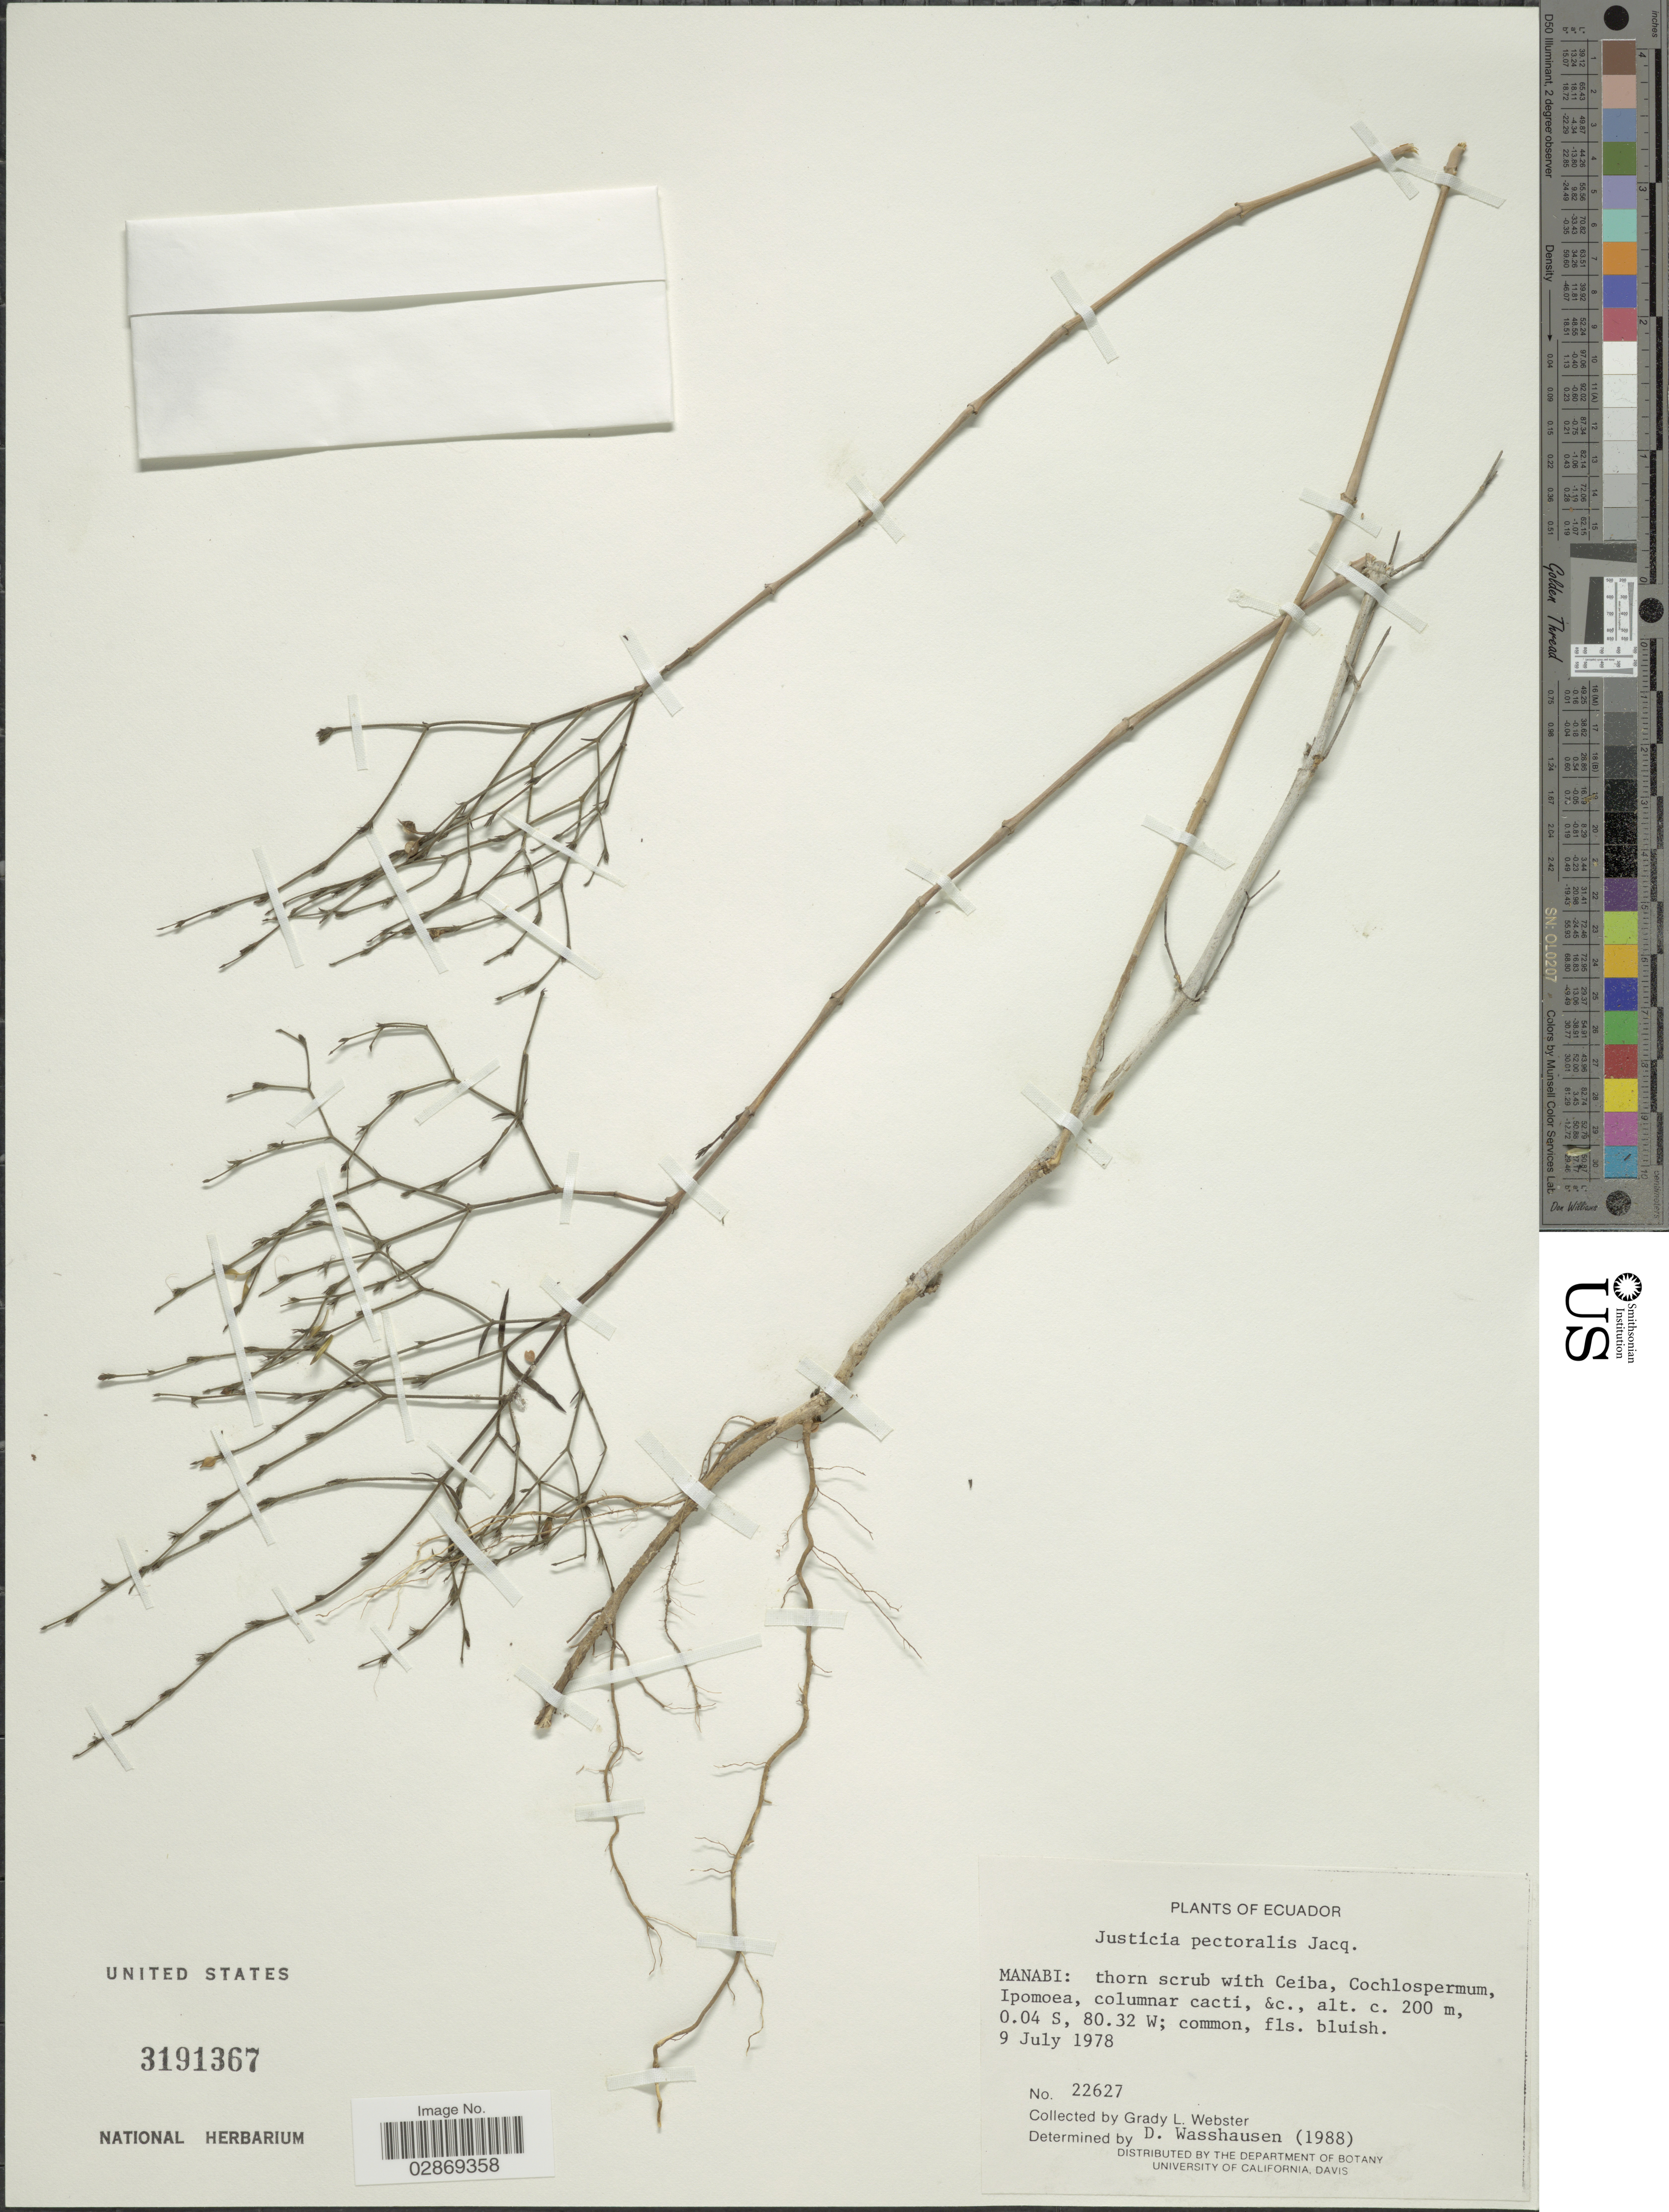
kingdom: Plantae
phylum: Tracheophyta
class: Magnoliopsida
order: Lamiales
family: Acanthaceae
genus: Carlowrightia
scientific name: Carlowrightia ecuadoriana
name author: T.F. Daniel & Wassh.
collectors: G. L. Webster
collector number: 22627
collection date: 1978-07-09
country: Ecuador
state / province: Manabí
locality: Thorn scrub with Ceiba.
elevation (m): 200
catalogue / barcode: US 3191367